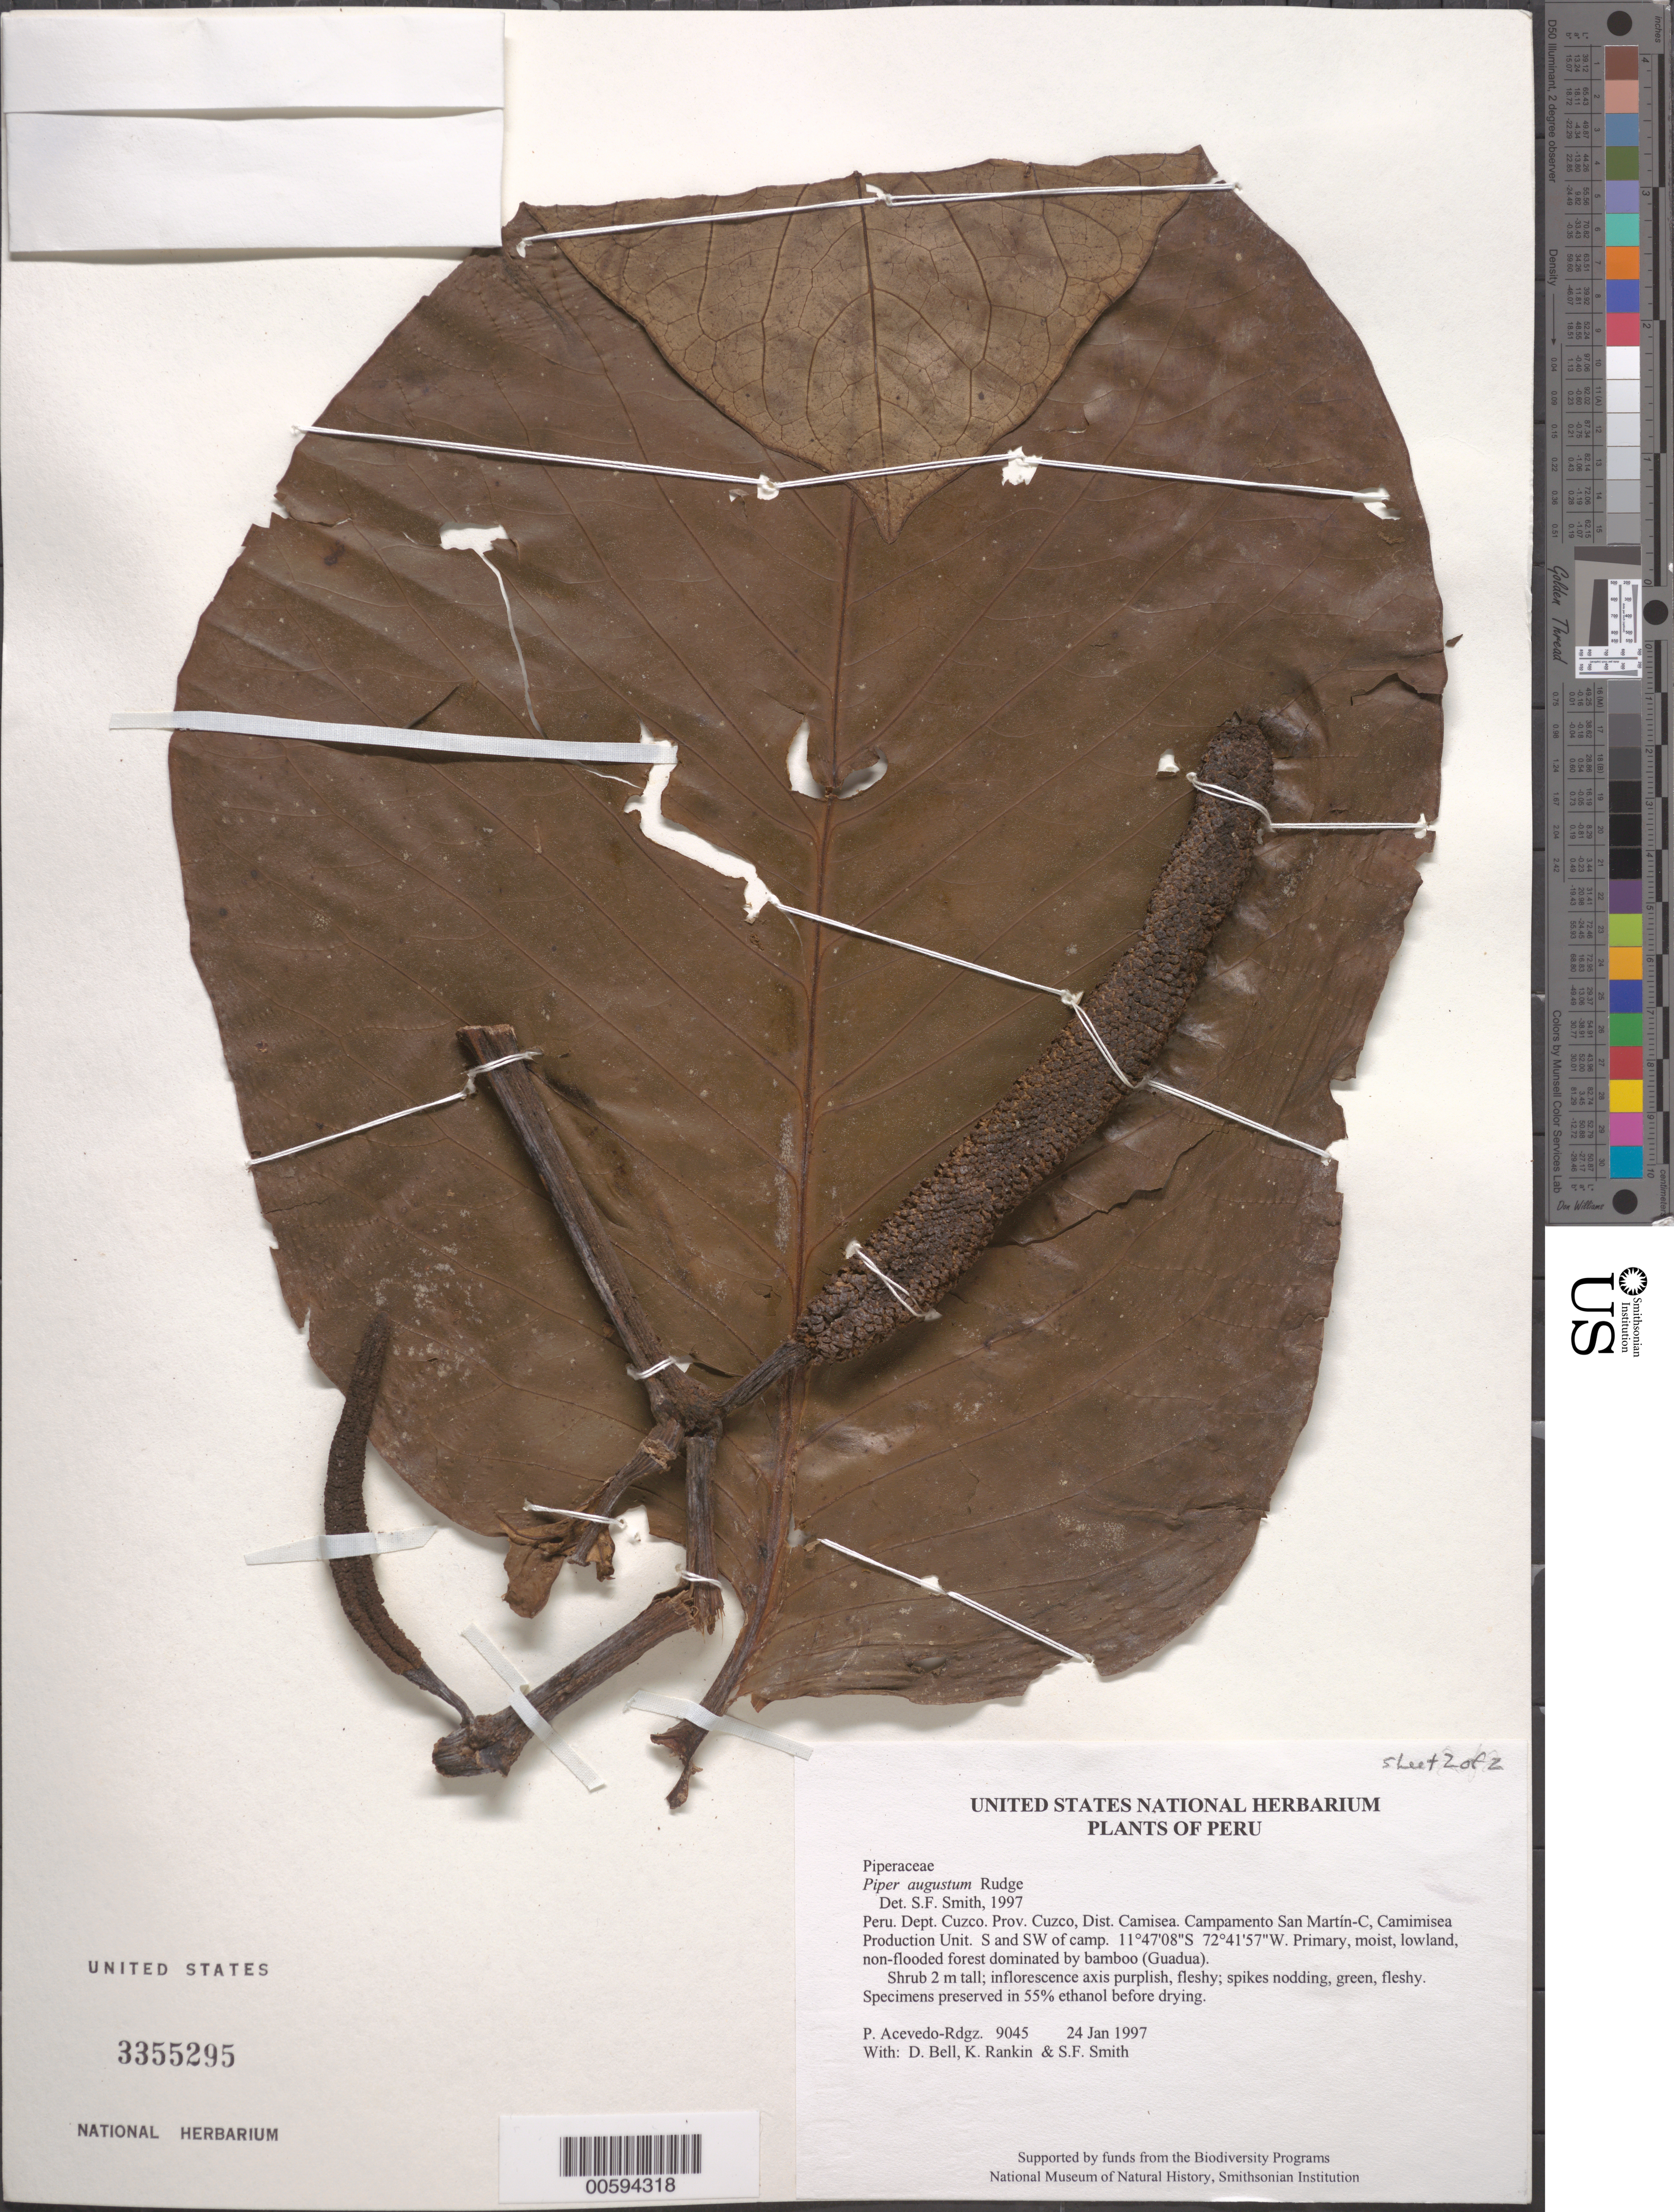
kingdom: Plantae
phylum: Tracheophyta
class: Magnoliopsida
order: Piperales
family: Piperaceae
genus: Piper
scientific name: Piper augustum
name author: Rudge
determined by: Smith, Stephen F., (US), NMNH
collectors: P. Acevedo-Rodr., D. A. Bell, K. B. Rankin & S.F. Smith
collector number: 9045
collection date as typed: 24 Jan 1997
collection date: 1997-01-24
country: Peru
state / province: Cusco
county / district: Cusco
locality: Districto Camisea, Campamento San Martín-C, Camimisea Production Unit. S and SW of camp.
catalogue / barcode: US 3355295